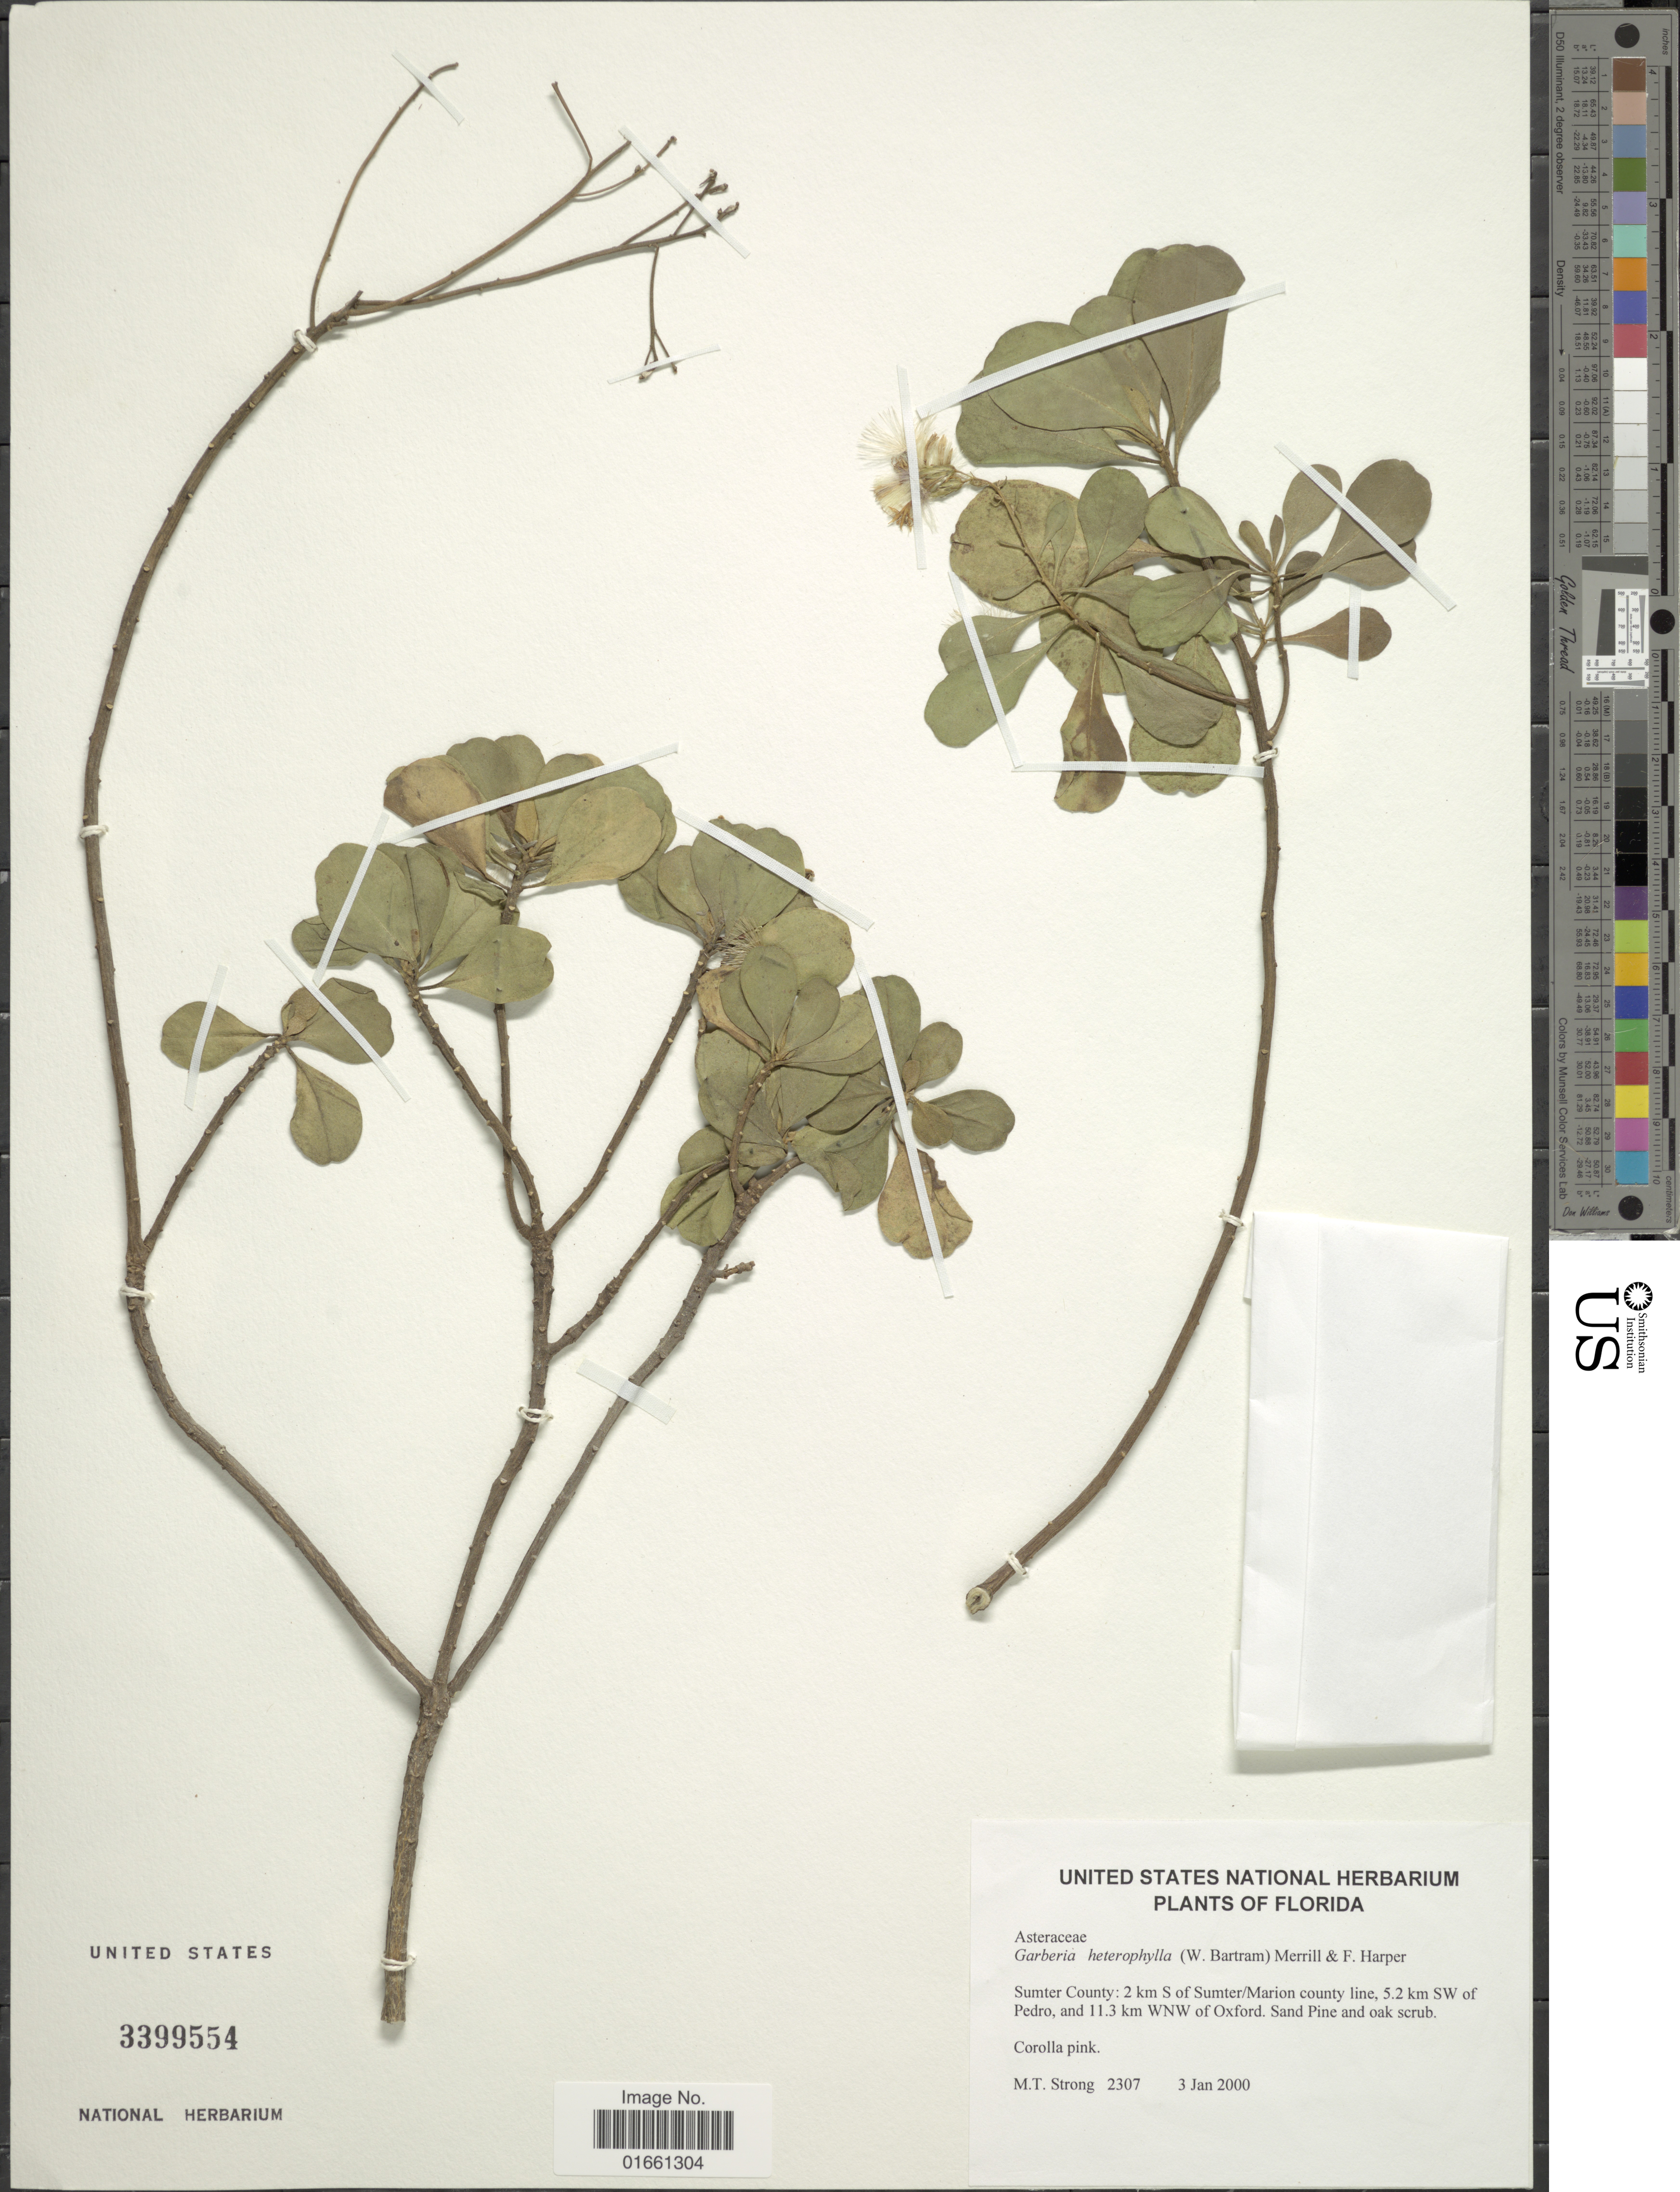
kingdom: Plantae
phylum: Tracheophyta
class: Magnoliopsida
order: Asterales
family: Asteraceae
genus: Garberia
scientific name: Garberia heterophylla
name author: (W. Bartram) Merr. & F. Harper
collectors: M. T. Strong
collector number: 2307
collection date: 2000-01-03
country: United States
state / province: Florida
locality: Sumter County; 2 km S of Sumter/Marion County line, 5.2 km SW of Pedro, and 11.3 km WNW of Oxford.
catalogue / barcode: US 3399554